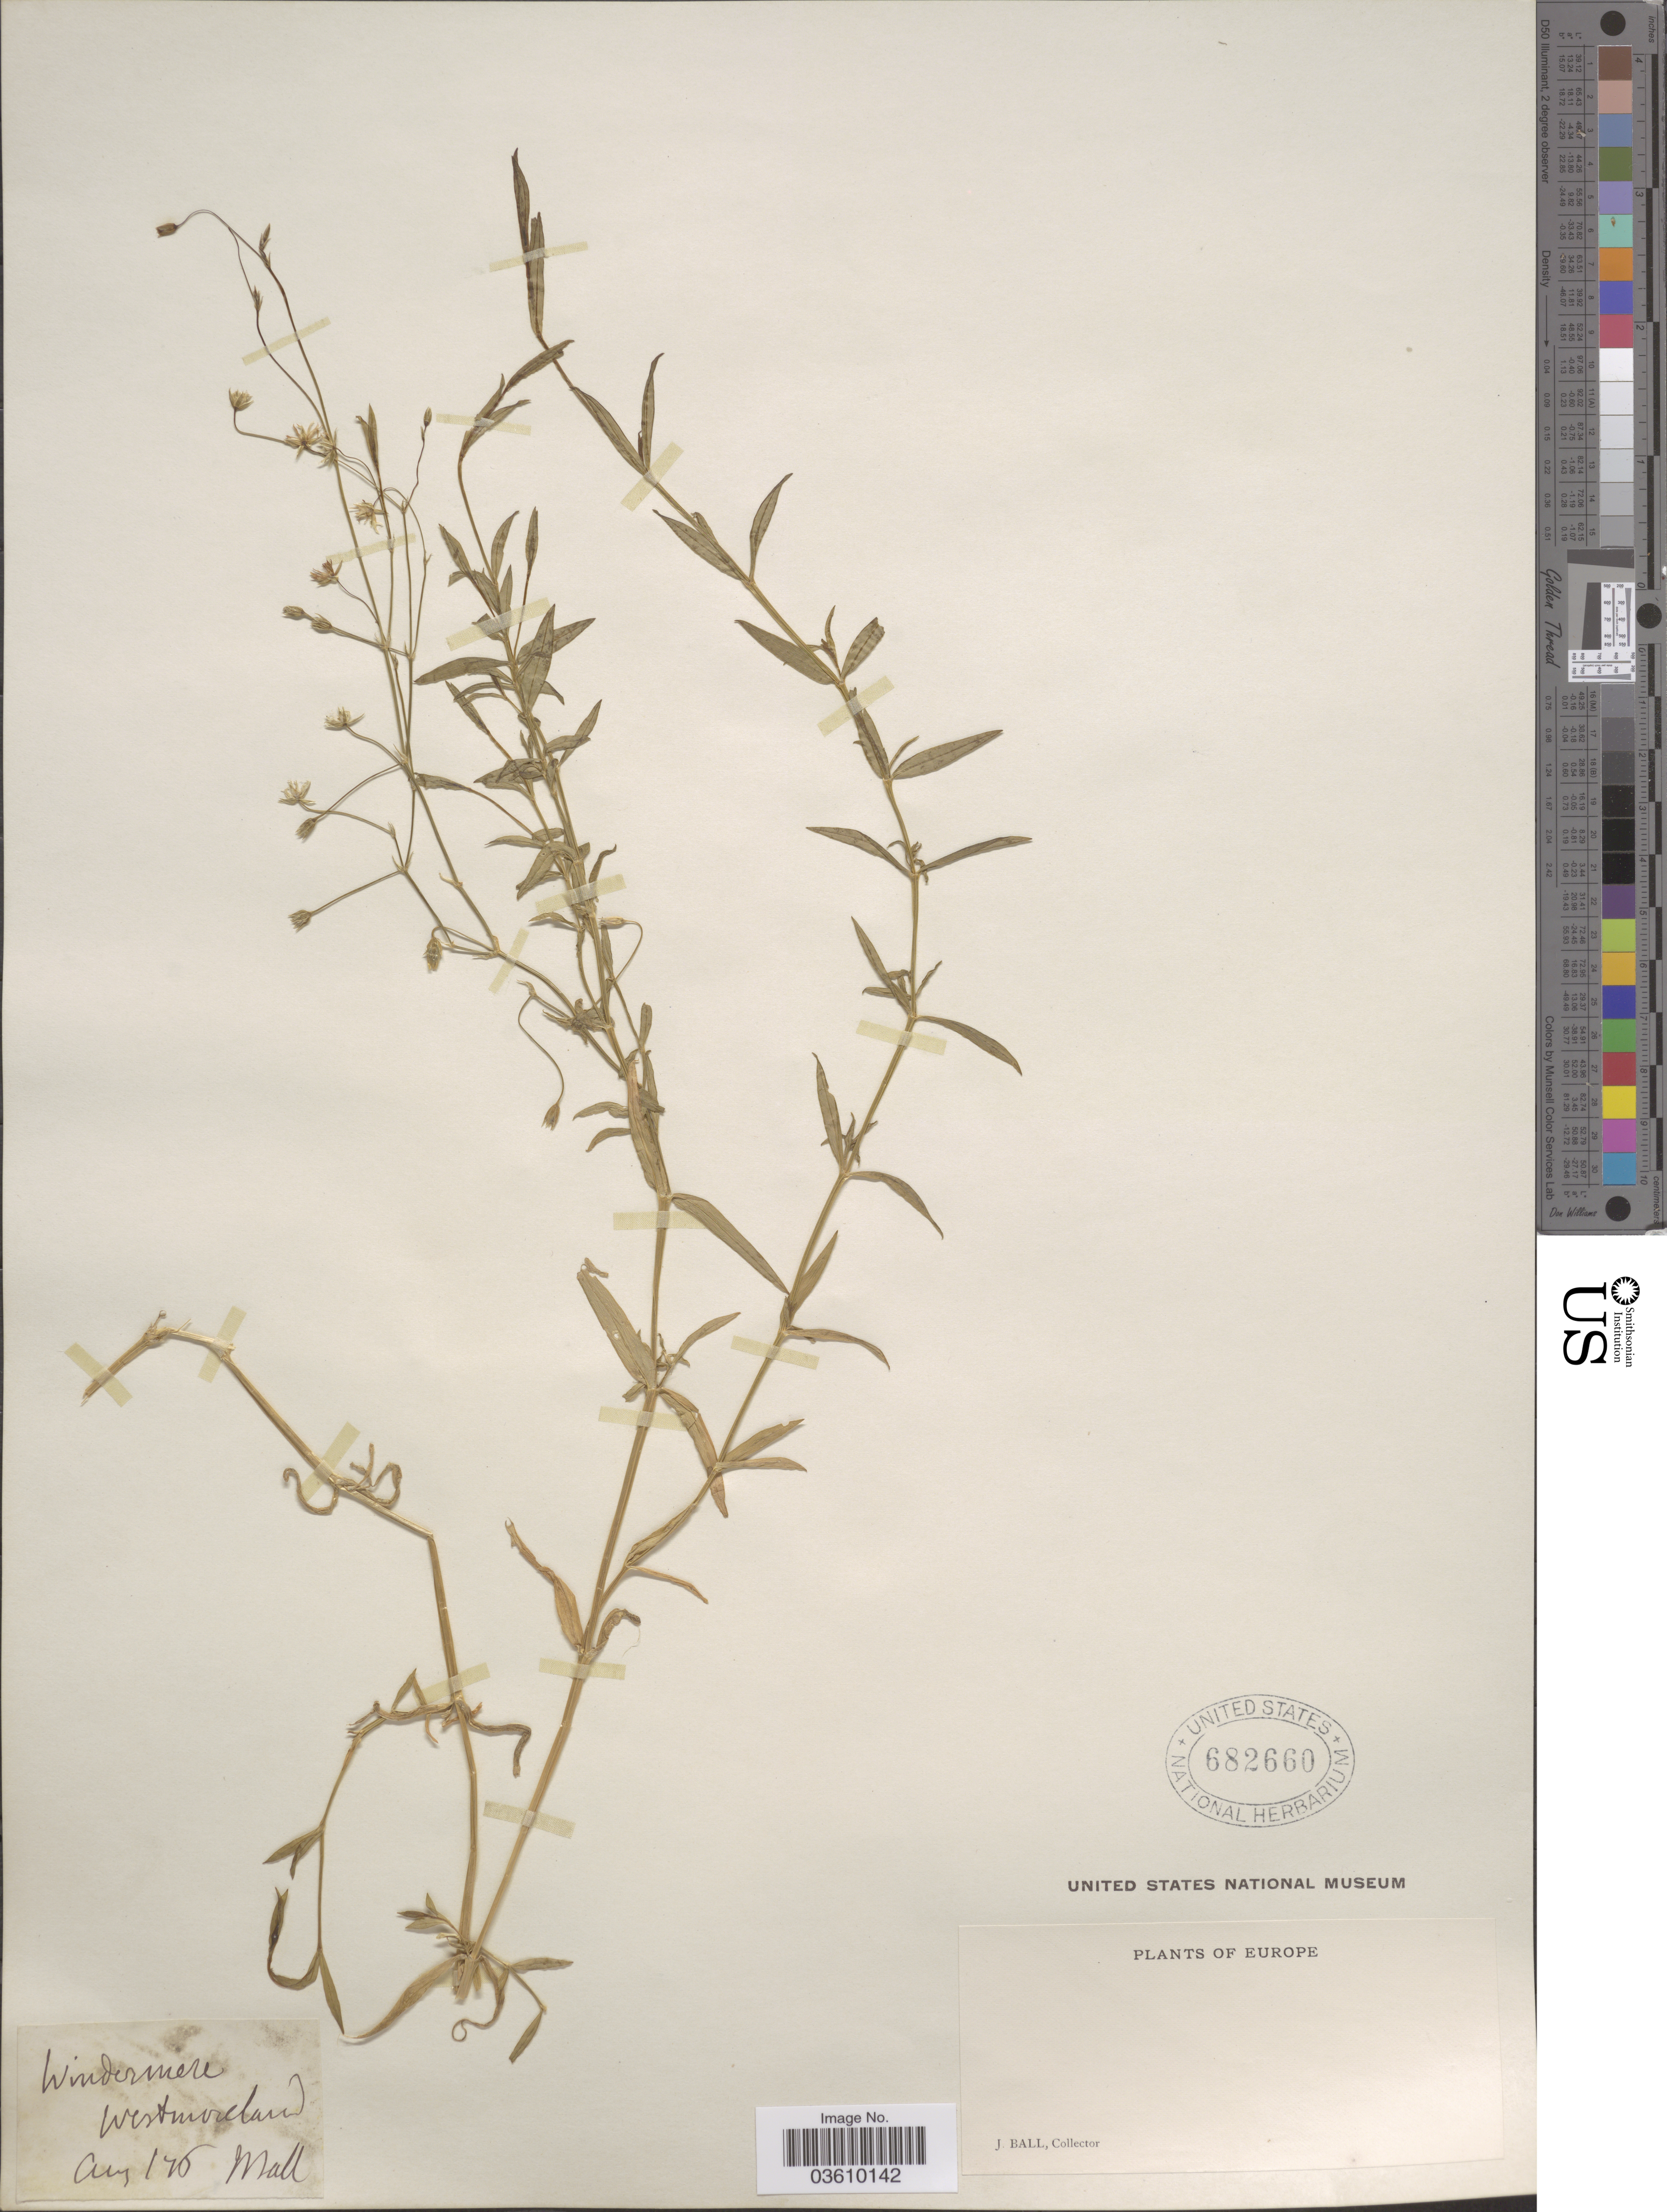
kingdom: Plantae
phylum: Tracheophyta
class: Magnoliopsida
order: Caryophyllales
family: Caryophyllaceae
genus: Stellaria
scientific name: Stellaria sp.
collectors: J. Ball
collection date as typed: Transcribed d/m/y: /8/76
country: United Kingdom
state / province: England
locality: Windermere. Westmoreland. Europe.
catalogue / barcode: US 682660